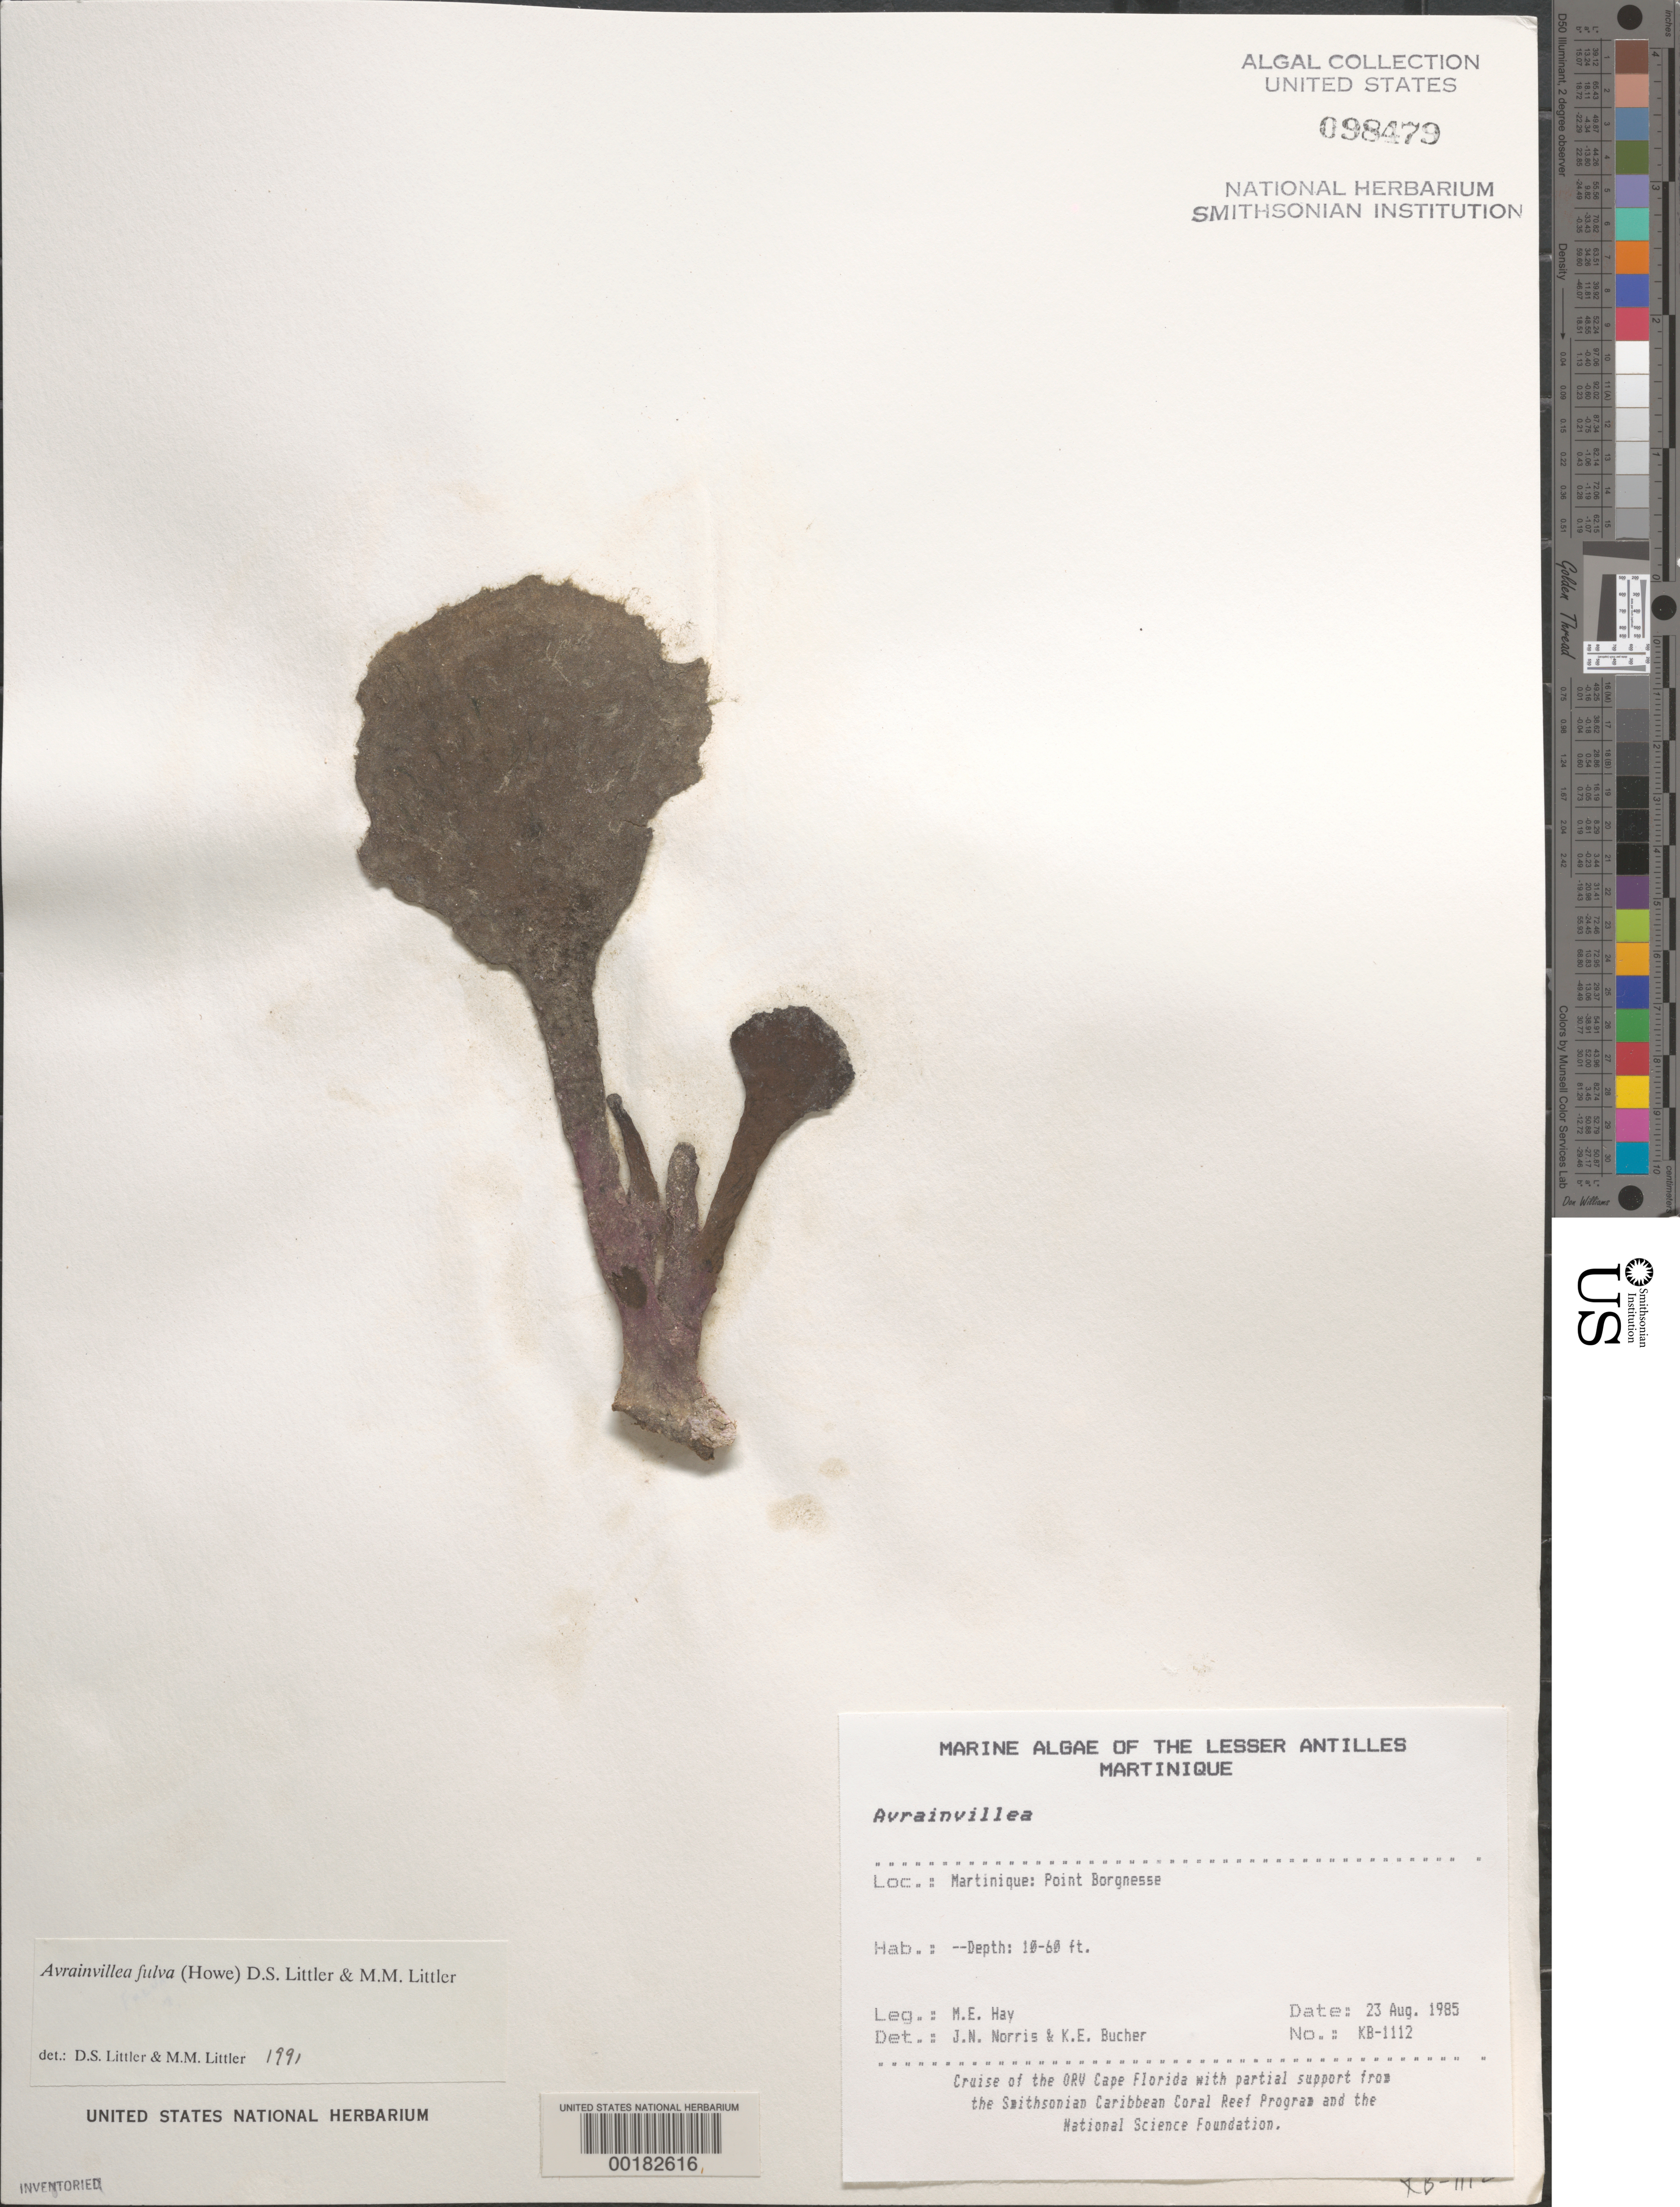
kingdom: Plantae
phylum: Chlorophyta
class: Ulvophyceae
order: Bryopsidales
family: Dichotomosiphonaceae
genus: Avrainvillea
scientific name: Avrainvillea fulva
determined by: Littler, D. S.; Littler, M. M.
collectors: M. E. Hay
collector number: KB-1112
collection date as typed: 23 Aug 1985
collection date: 1985-08-23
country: Martinique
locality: Pointe Borgnesse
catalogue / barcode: US 98479